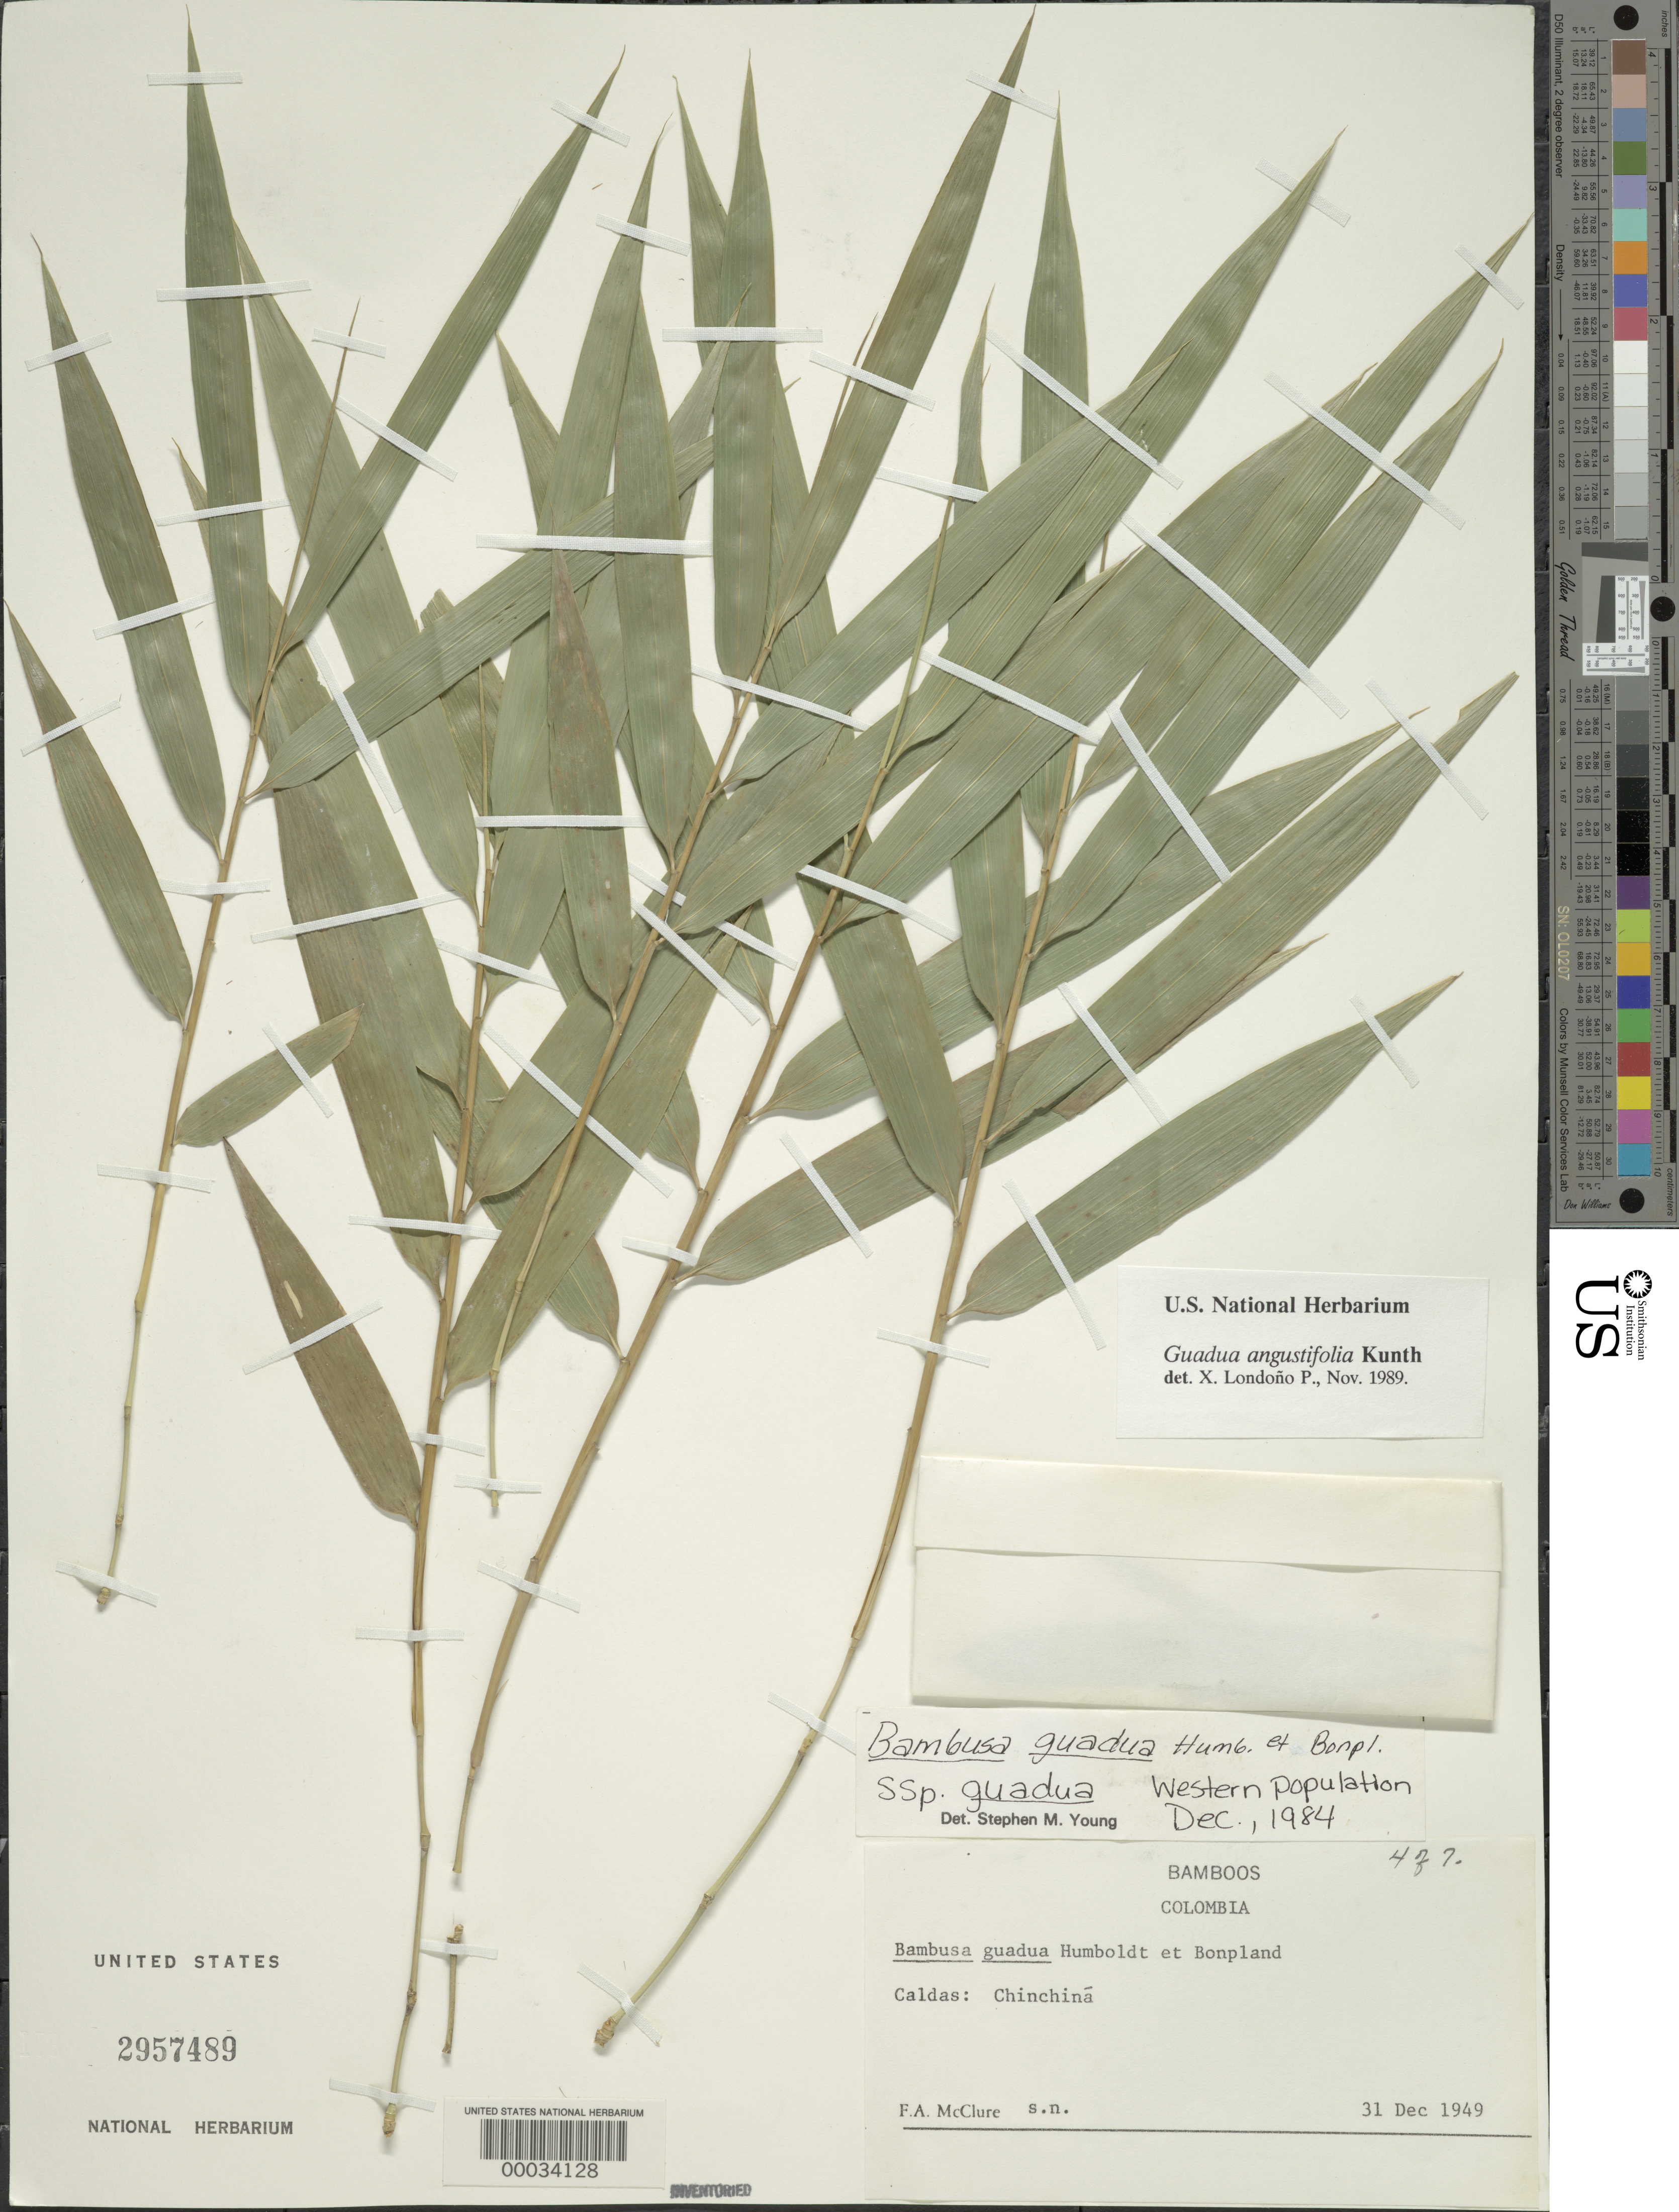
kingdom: Plantae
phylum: Tracheophyta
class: Liliopsida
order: Poales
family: Poaceae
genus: Guadua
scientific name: Guadua angustifolia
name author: Kunth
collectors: F. A. McClure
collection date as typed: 31 Dec 1949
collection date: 1949-12-31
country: Colombia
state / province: Caldas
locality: Chinchina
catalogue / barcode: US 2957489